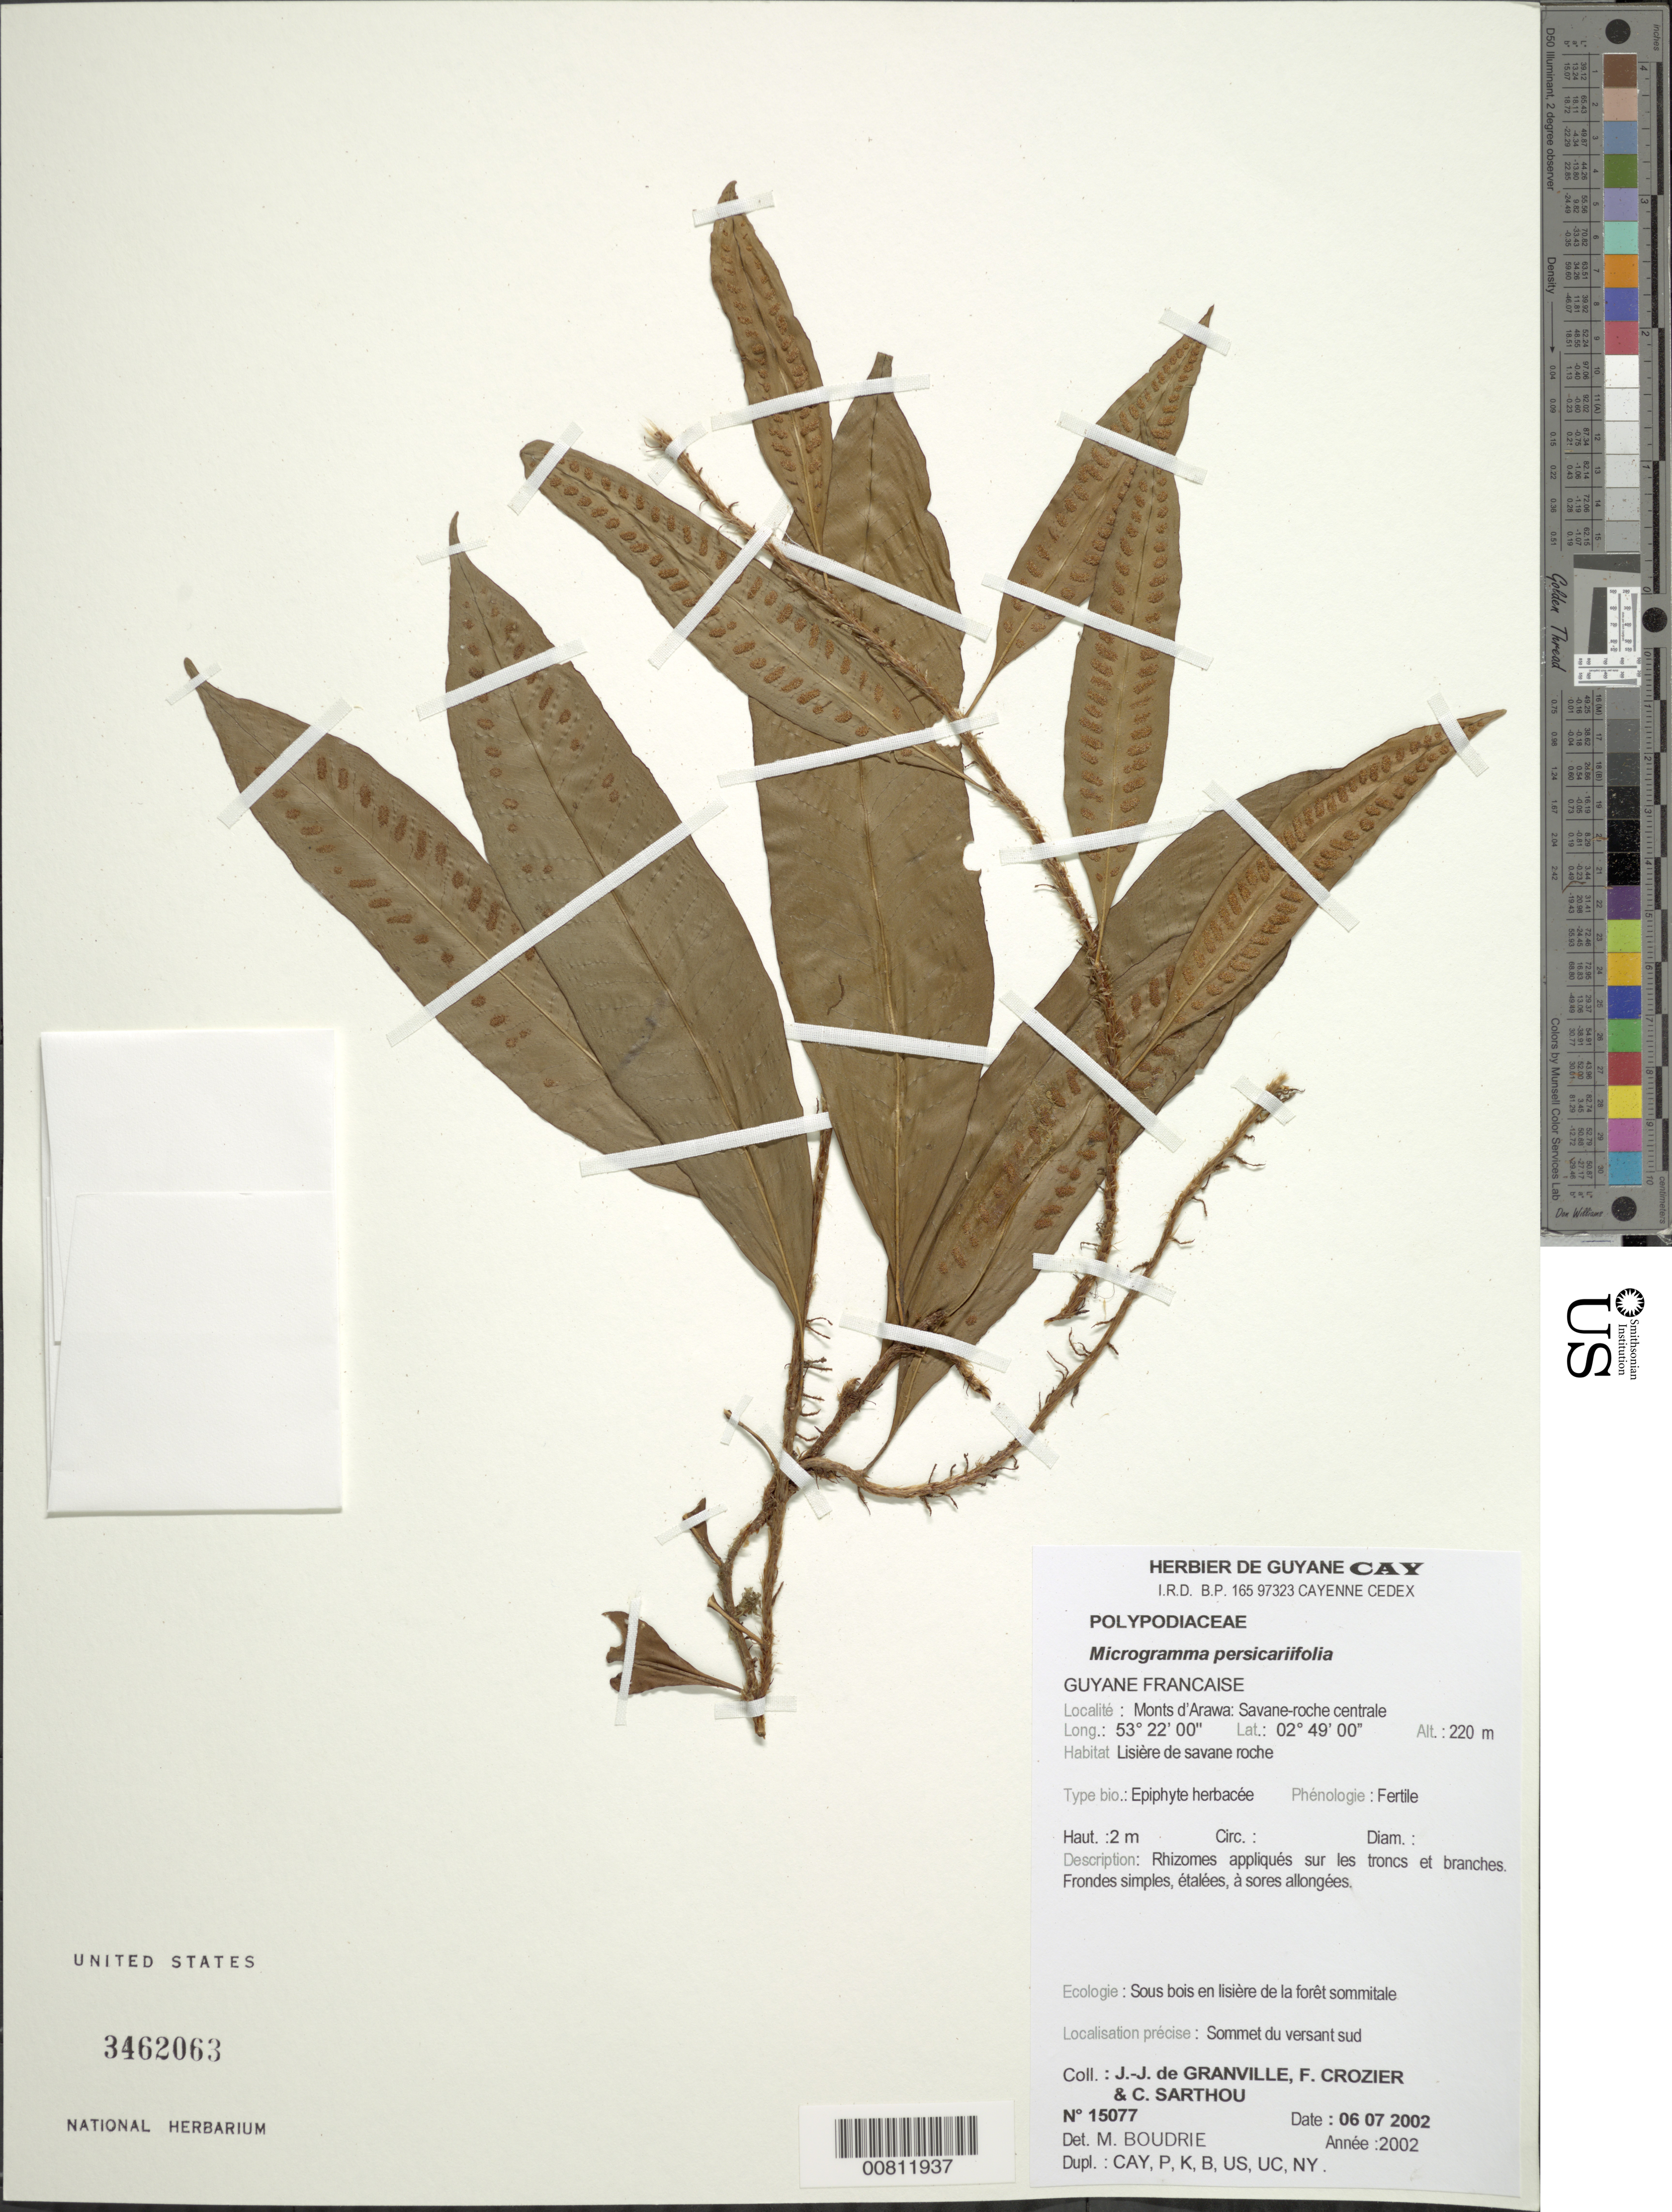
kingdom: Plantae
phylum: Tracheophyta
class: Polypodiopsida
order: Polypodiales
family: Polypodiaceae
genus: Microgramma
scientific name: Microgramma persicariifolia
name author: (Schrad.) C. Presl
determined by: Boudrie, M.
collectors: J.-J. de Granville, F. Crozier & C. Sarthou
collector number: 15077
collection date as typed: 6-Jul-02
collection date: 2002-07-06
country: French Guiana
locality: Monts d'Arawa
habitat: Lisière de savane roche. Sous bois en lisière de la forêt sommitale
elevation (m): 220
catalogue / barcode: US 3462063